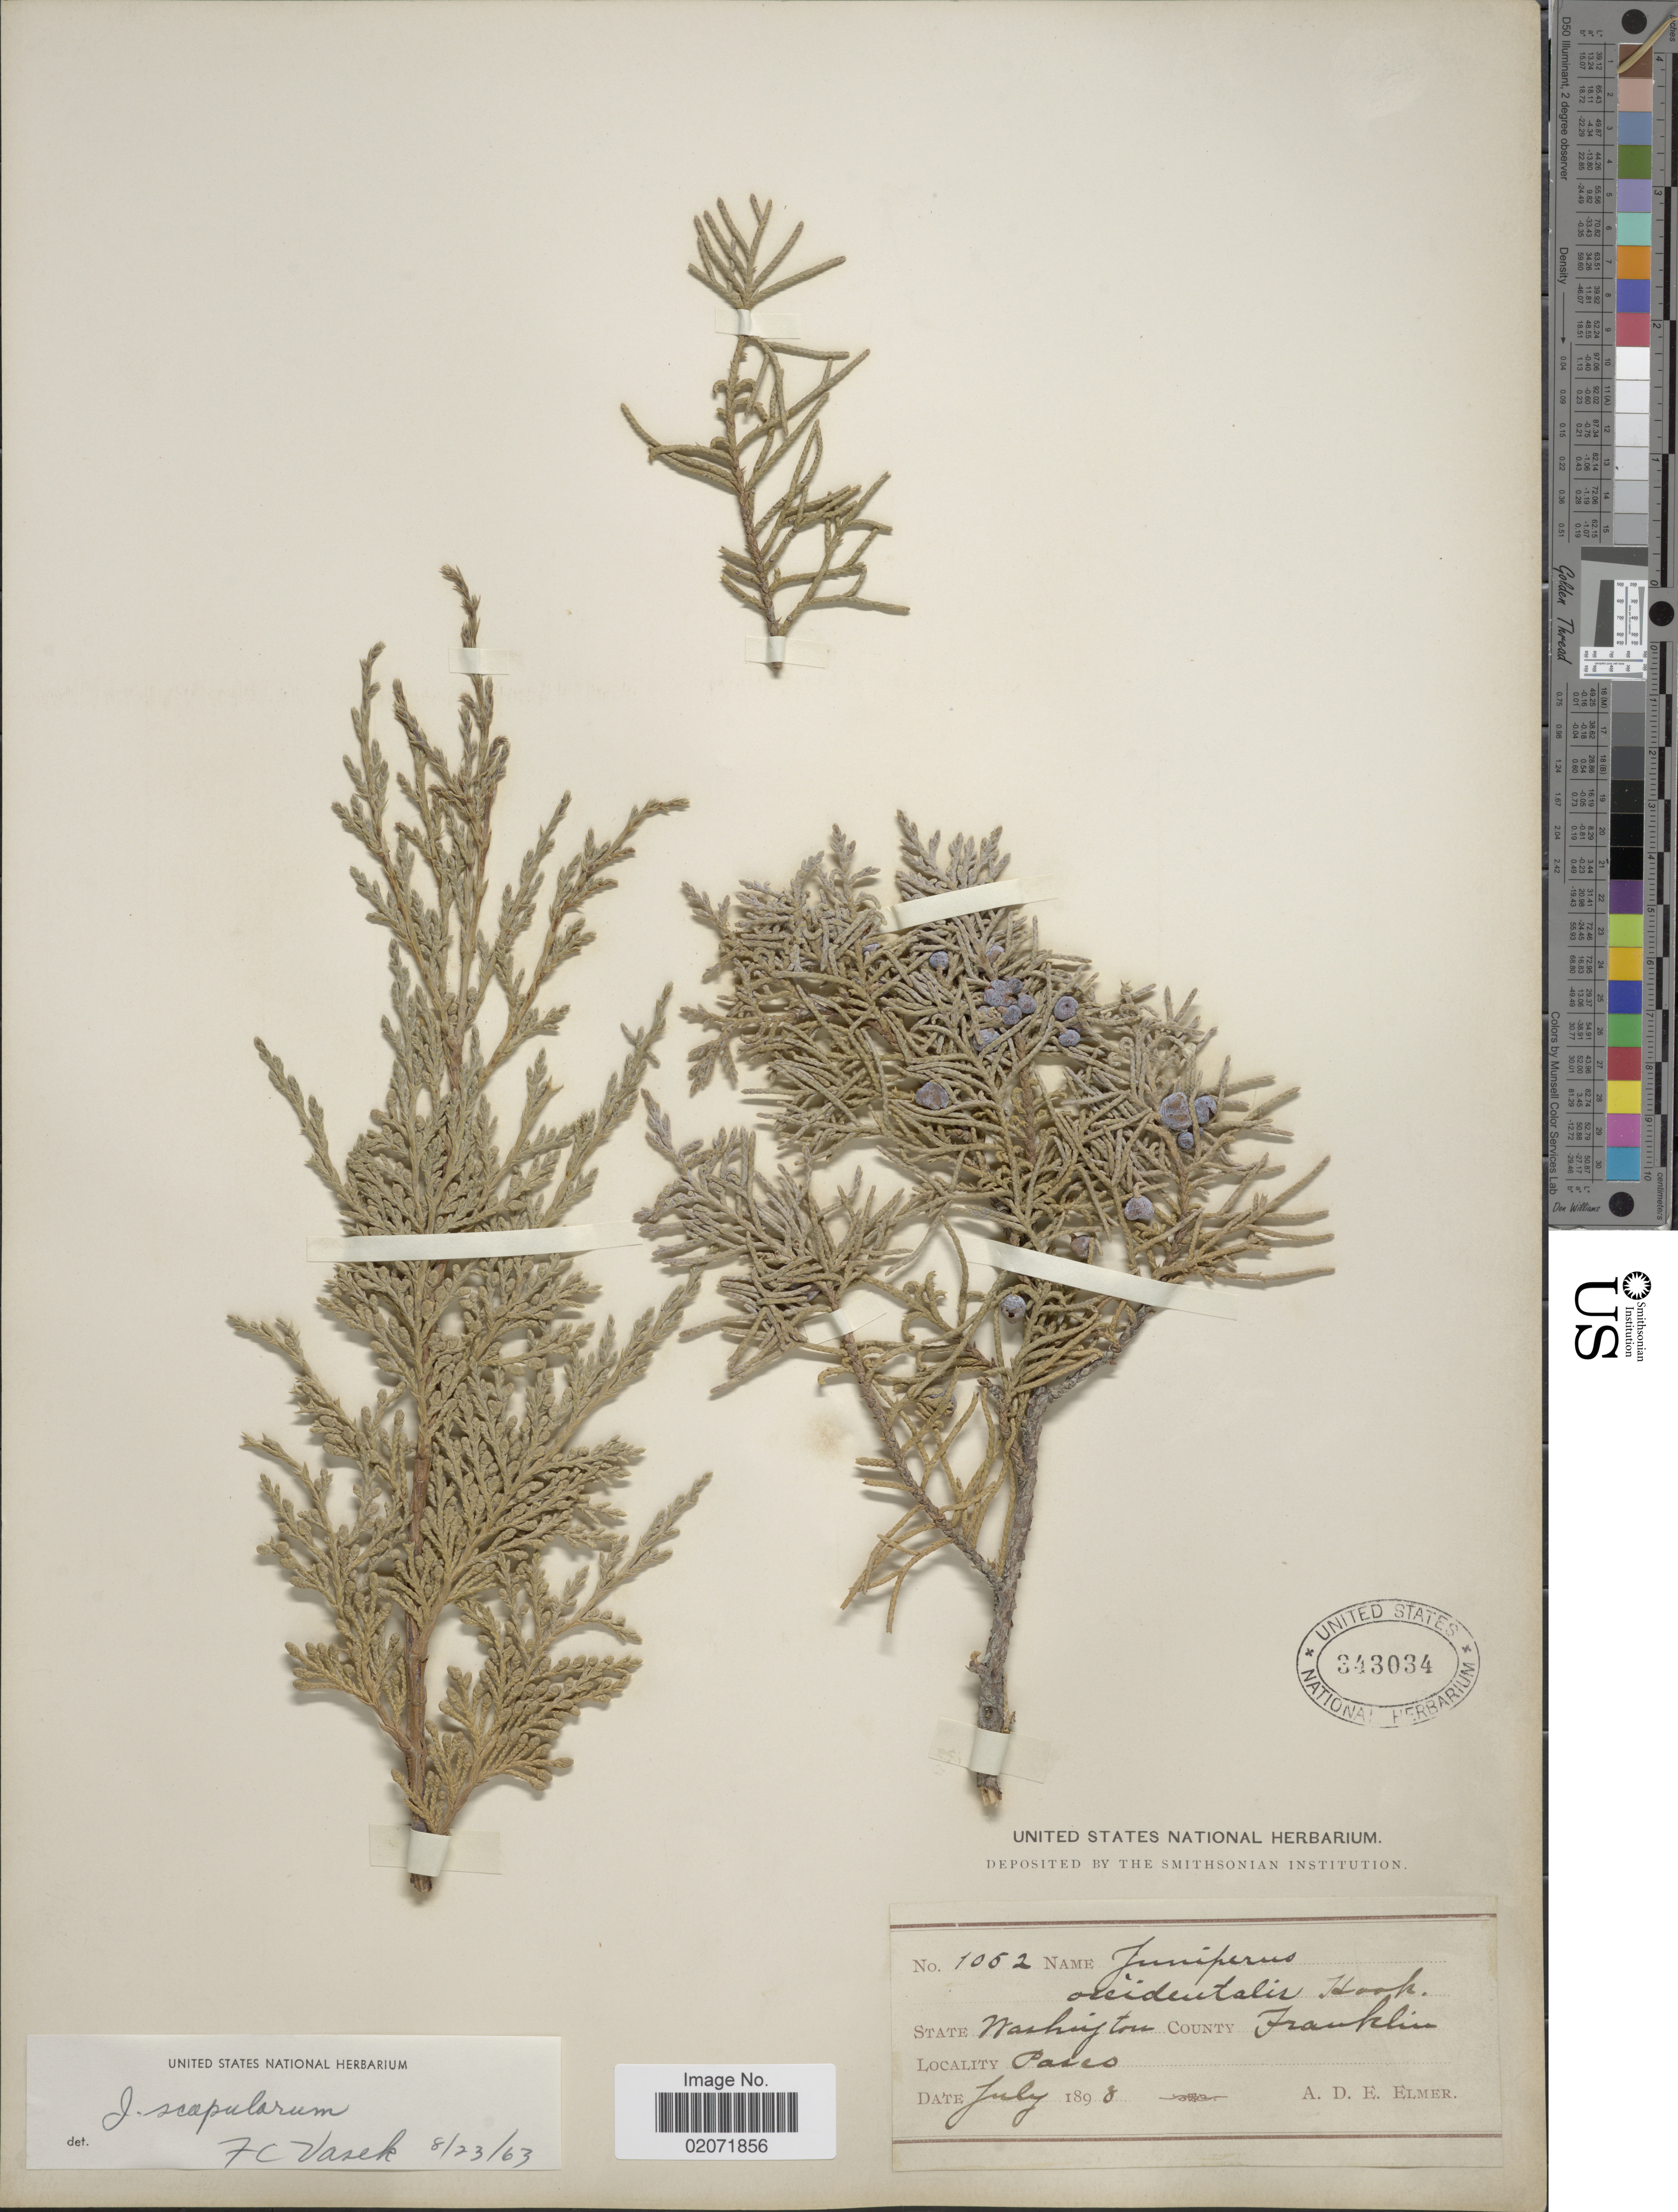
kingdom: Plantae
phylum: Tracheophyta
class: Pinopsida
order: Pinales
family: Cupressaceae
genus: Juniperus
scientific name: Juniperus scopulorum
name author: Sarg.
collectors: A. D. E. Elmer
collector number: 1052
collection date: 1898-07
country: United States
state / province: Washington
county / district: Franklin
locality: County Franklin, Paseo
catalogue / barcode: US 343034